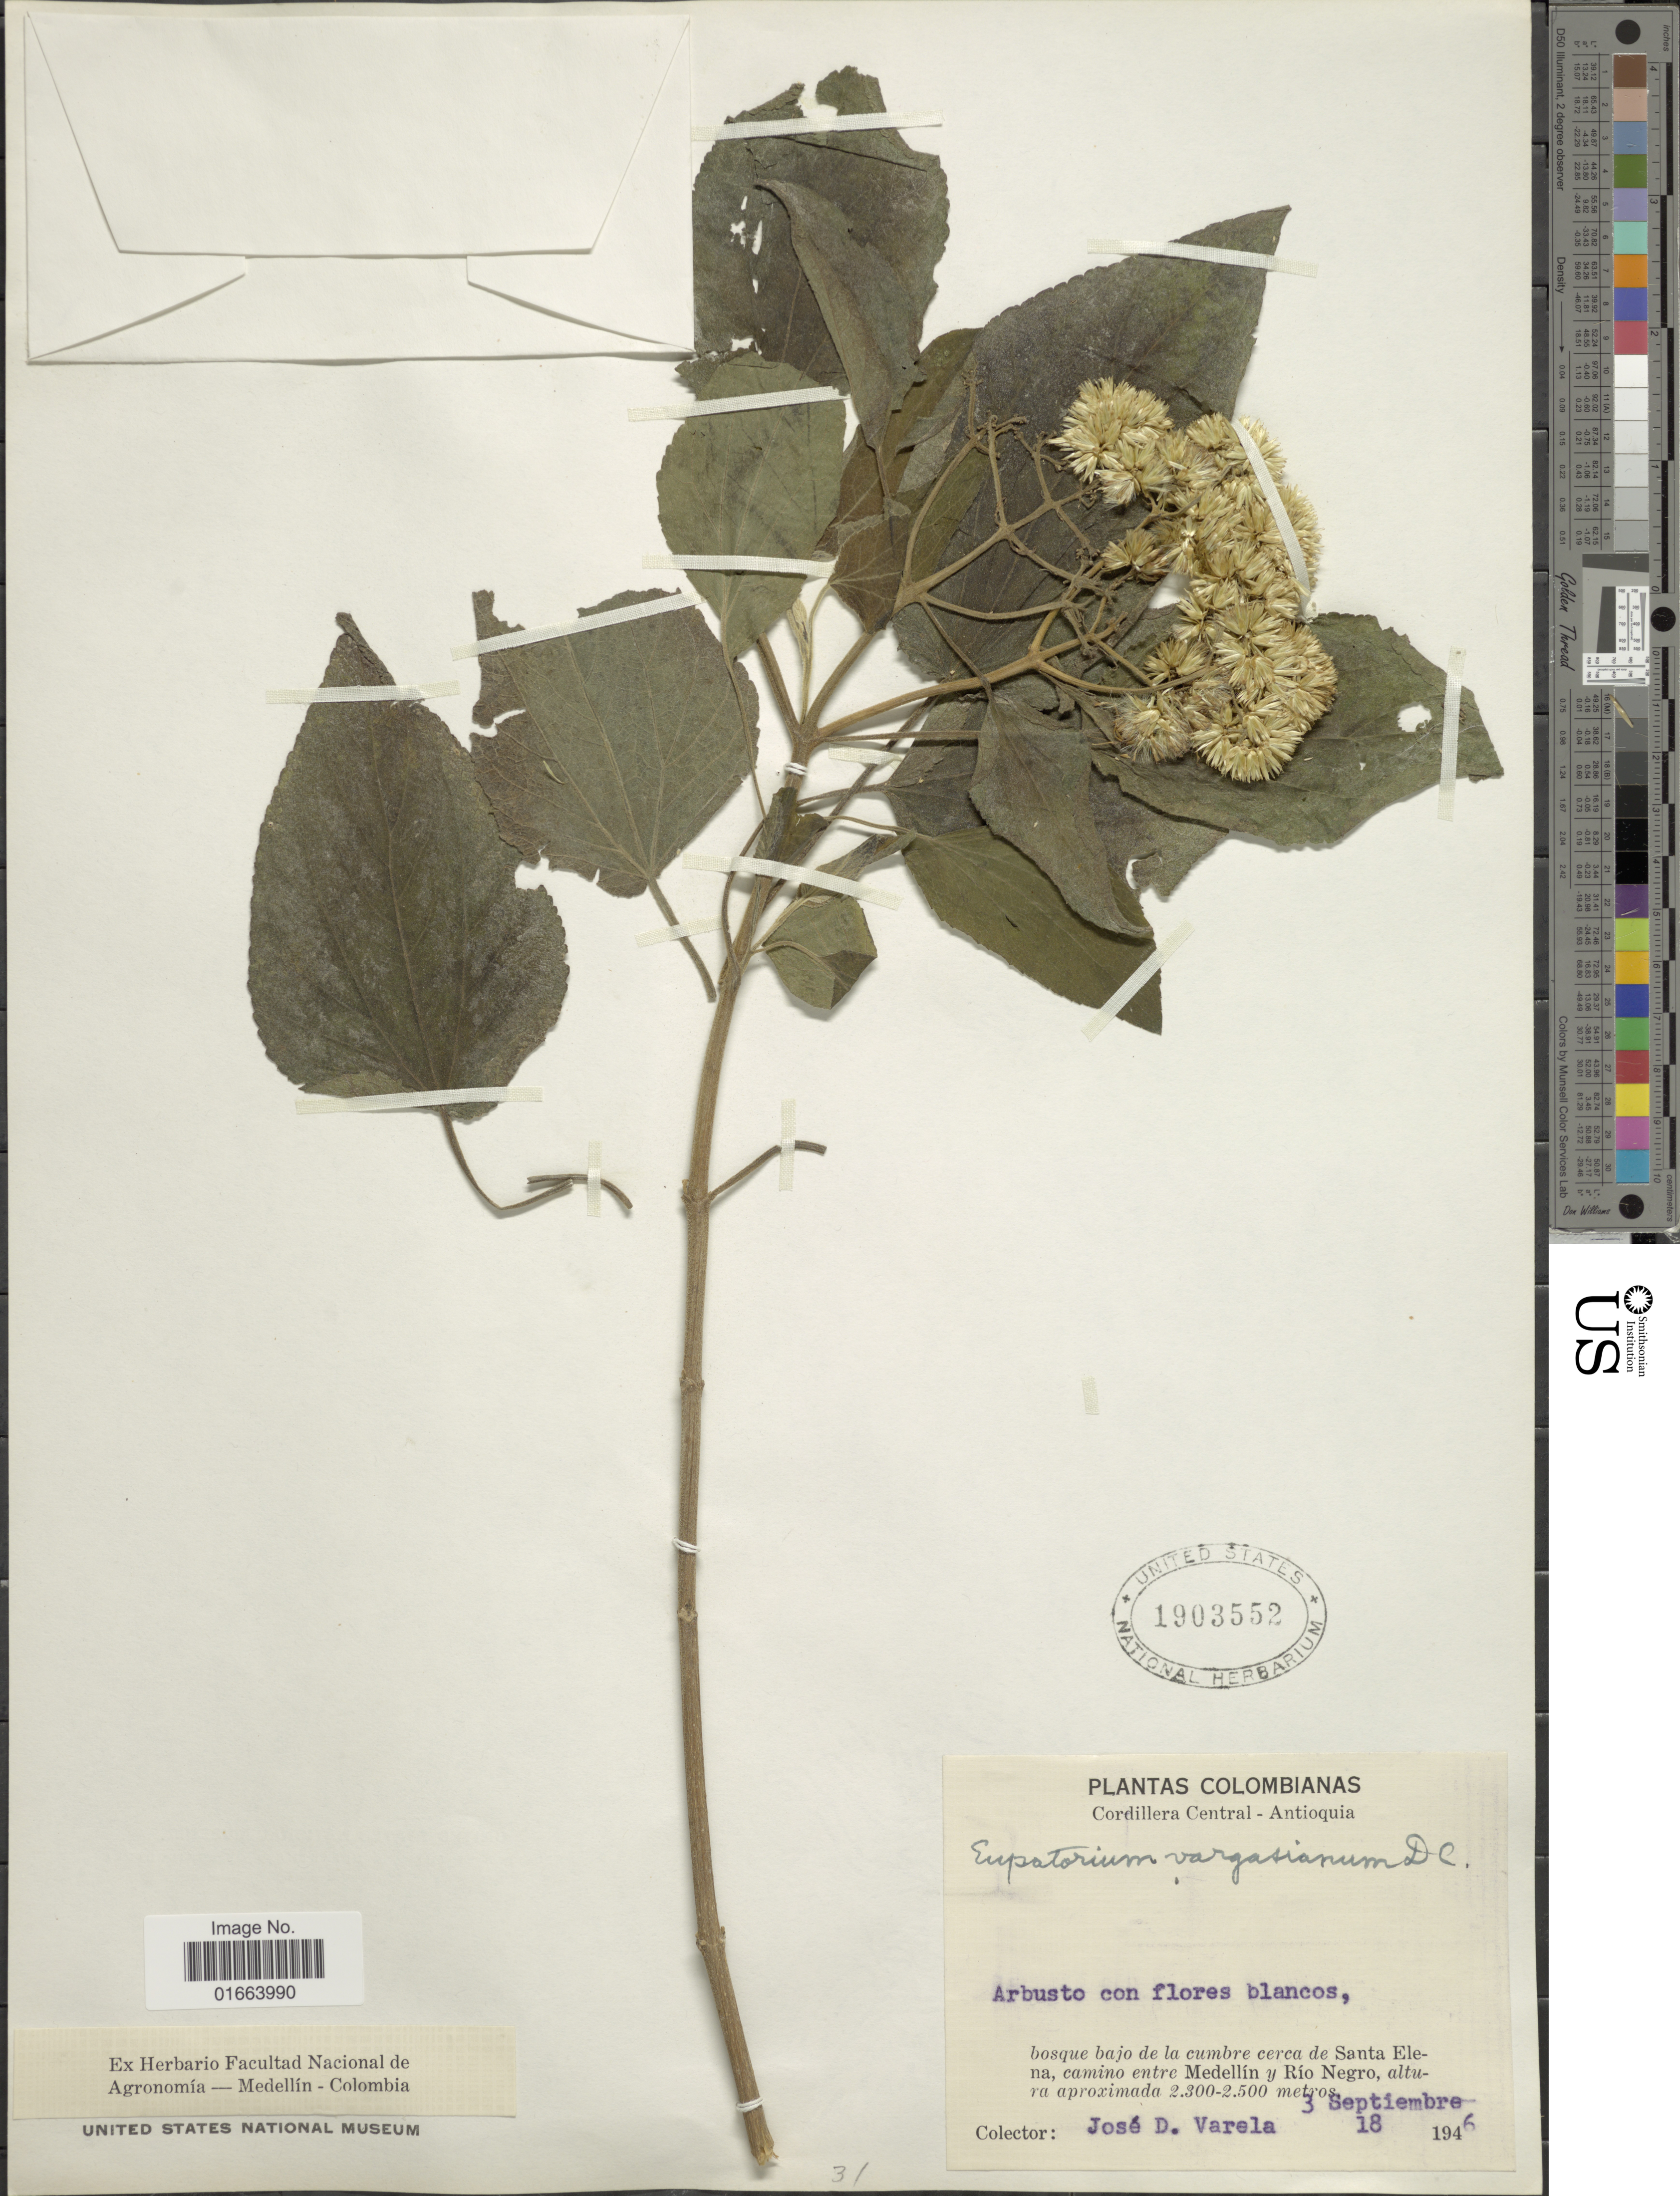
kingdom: Plantae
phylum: Tracheophyta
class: Magnoliopsida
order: Asterales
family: Asteraceae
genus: Critoniella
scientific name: Critoniella vargasiana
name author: (DC.) R.M. King & H. Rob.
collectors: J. Varela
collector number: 18?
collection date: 1946-09-03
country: Colombia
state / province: Antioquia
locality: Cordillera Central. bosque bajo de la cumbre cerca de Santa Elena, camino entre Medellín y Río Negro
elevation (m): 2300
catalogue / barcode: US 1903552